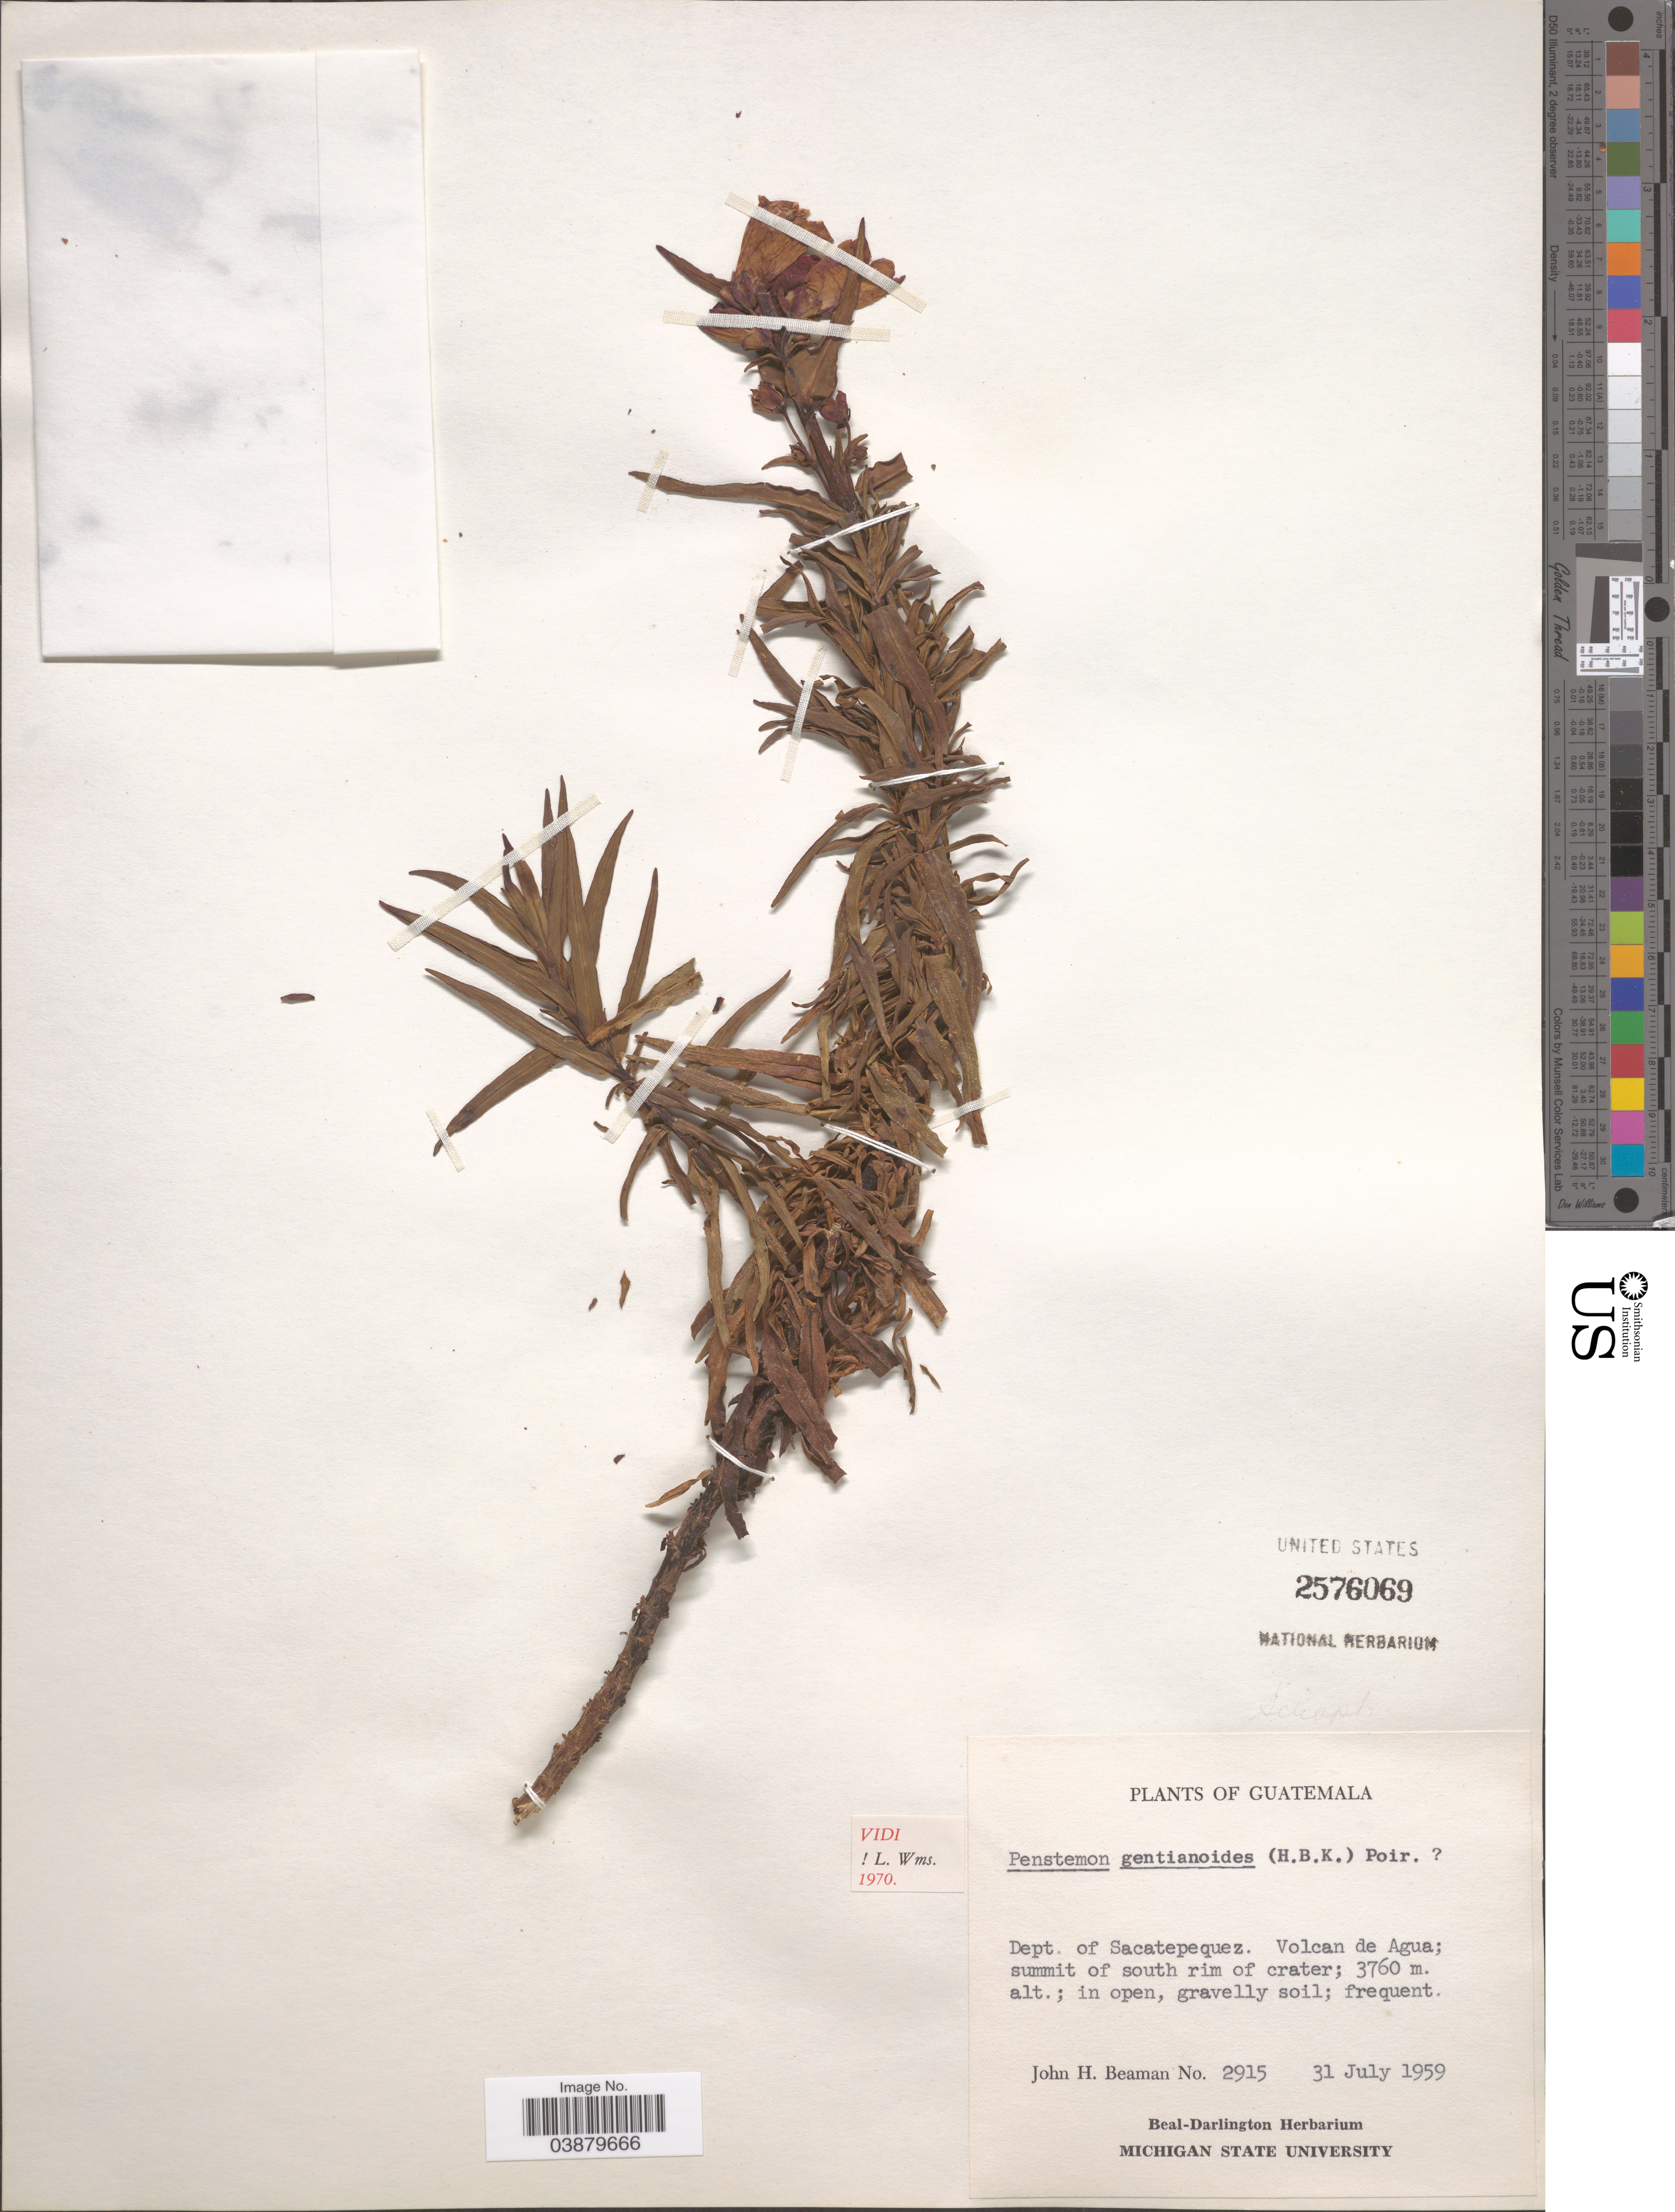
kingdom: Plantae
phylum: Tracheophyta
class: Magnoliopsida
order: Lamiales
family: Plantaginaceae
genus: Penstemon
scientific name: Penstemon gentianoides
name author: (Kunth) Poir.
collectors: J. H. Beaman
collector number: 2915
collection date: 1959-07-31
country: Guatemala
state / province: Sacatepequez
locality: Dept. of Sacatepequez. Volcan de Agua; summit of south rim of crater.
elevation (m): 3760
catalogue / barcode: US 2576069